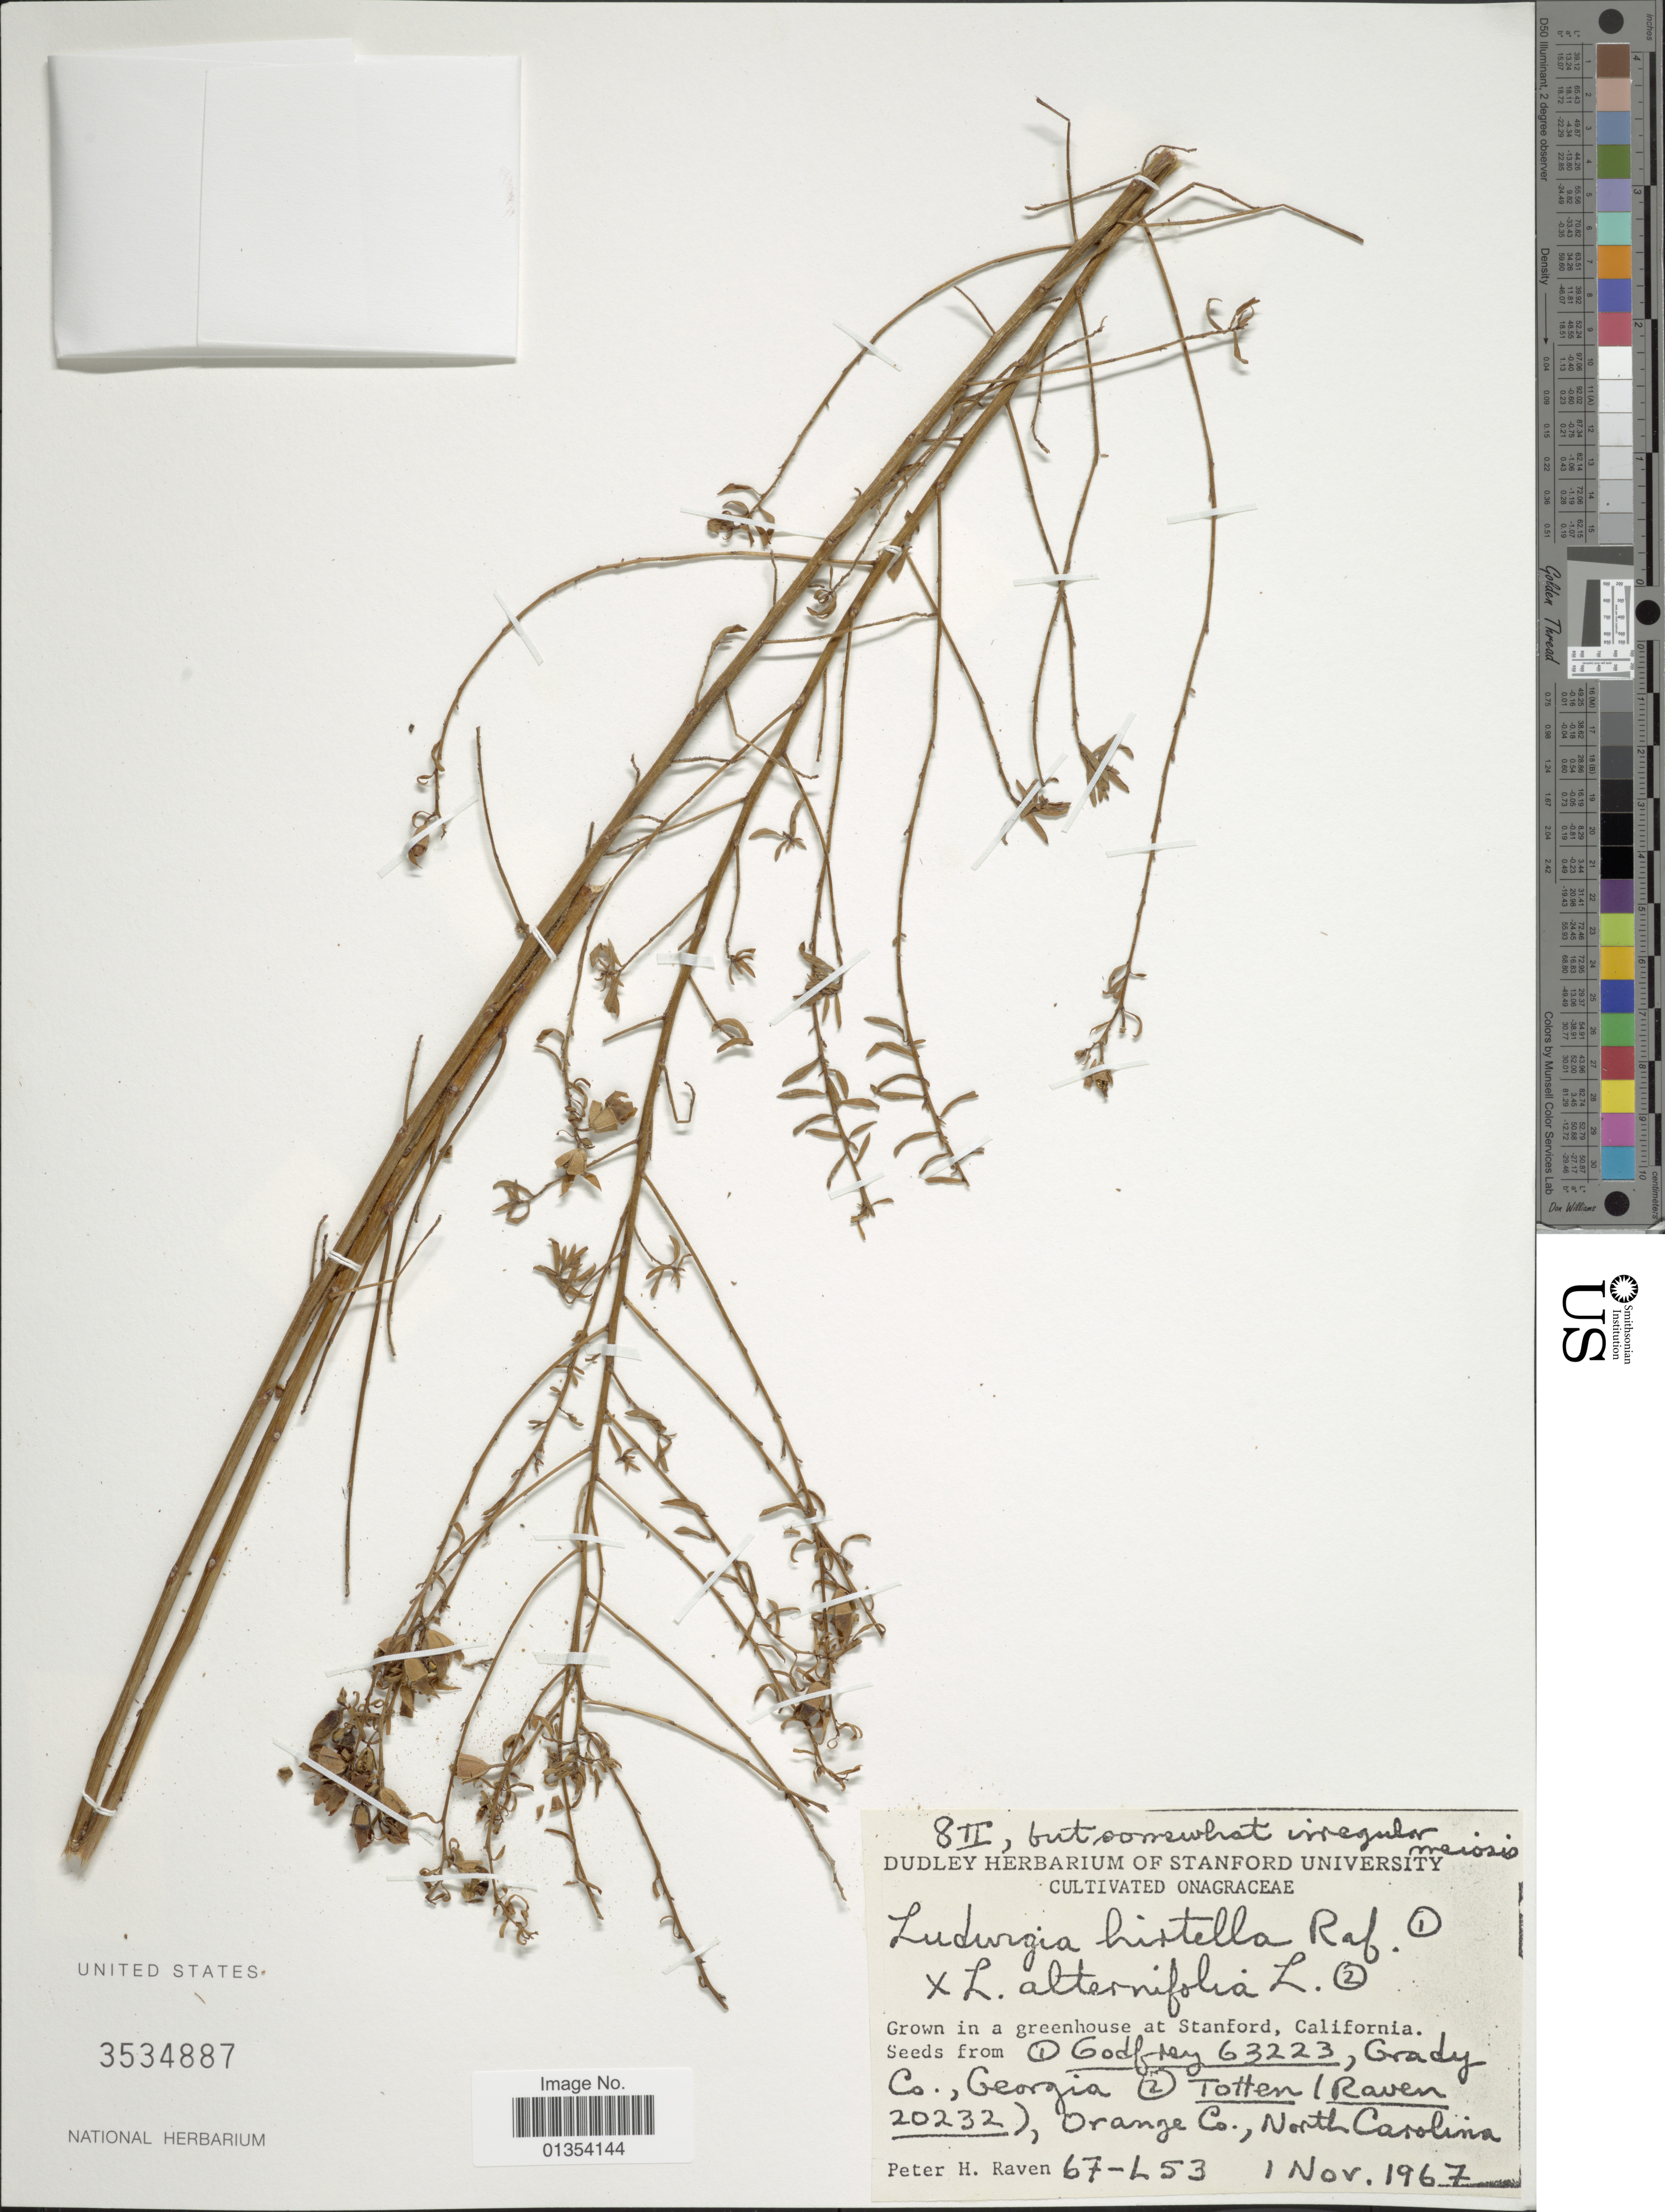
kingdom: Plantae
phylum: Tracheophyta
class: Magnoliopsida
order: Myrtales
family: Onagraceae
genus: Ludwigia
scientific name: Ludwigia hirtella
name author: Raf.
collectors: P. Raven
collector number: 67-L53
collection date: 1967-11-01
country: United States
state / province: California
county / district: Santa Clara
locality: In a greenhouse at Stanford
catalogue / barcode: US 3534887